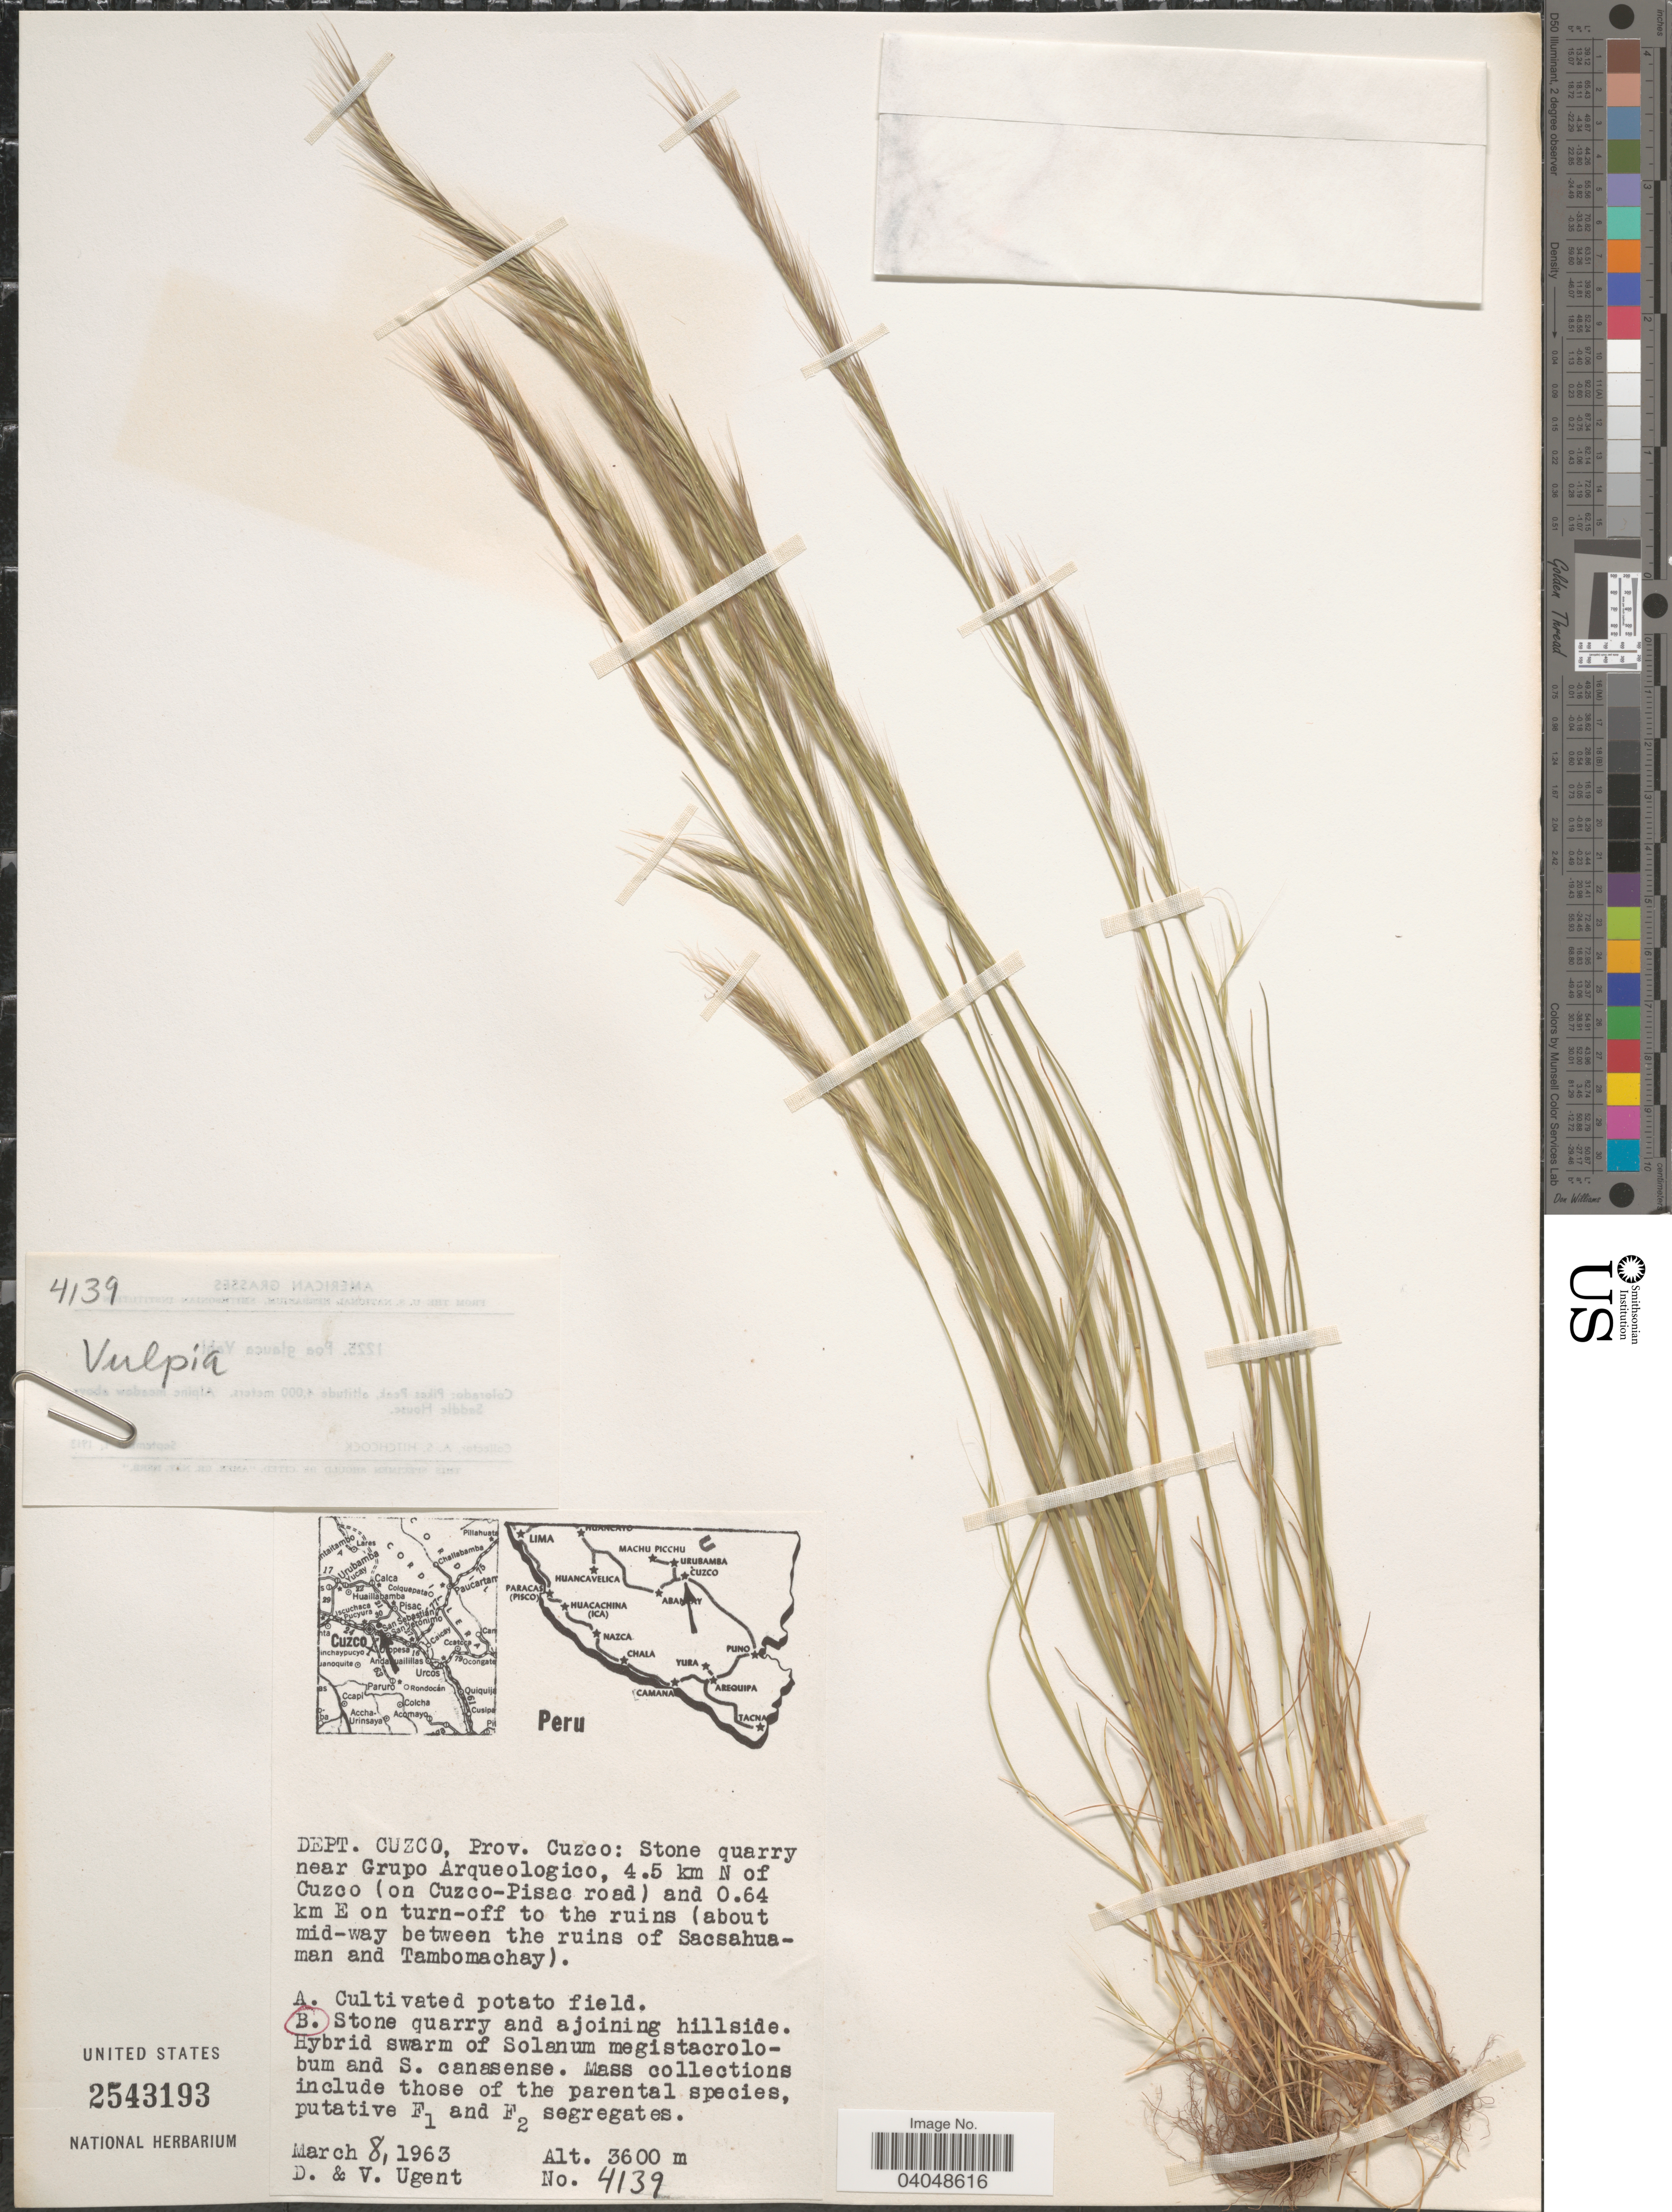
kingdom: Plantae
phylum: Tracheophyta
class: Liliopsida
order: Poales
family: Poaceae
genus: Festuca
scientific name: Festuca sp.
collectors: D. Ugent & V. Ugent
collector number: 4139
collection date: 1963-03-08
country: Peru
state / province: Cusco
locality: Dept. Cuzco, Prov. Cuzco: Stone quarry near Grupo Arqueologico, 4.5 km N of Cuzco (on Cuzco-Pisac road) and 0.64 km E on turn-off to the ruins (about mid-way between the ruins of Sacsahuaman and Tambomachay). Stone quarry and adjoining hillside.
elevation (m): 3600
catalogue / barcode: US 2543193